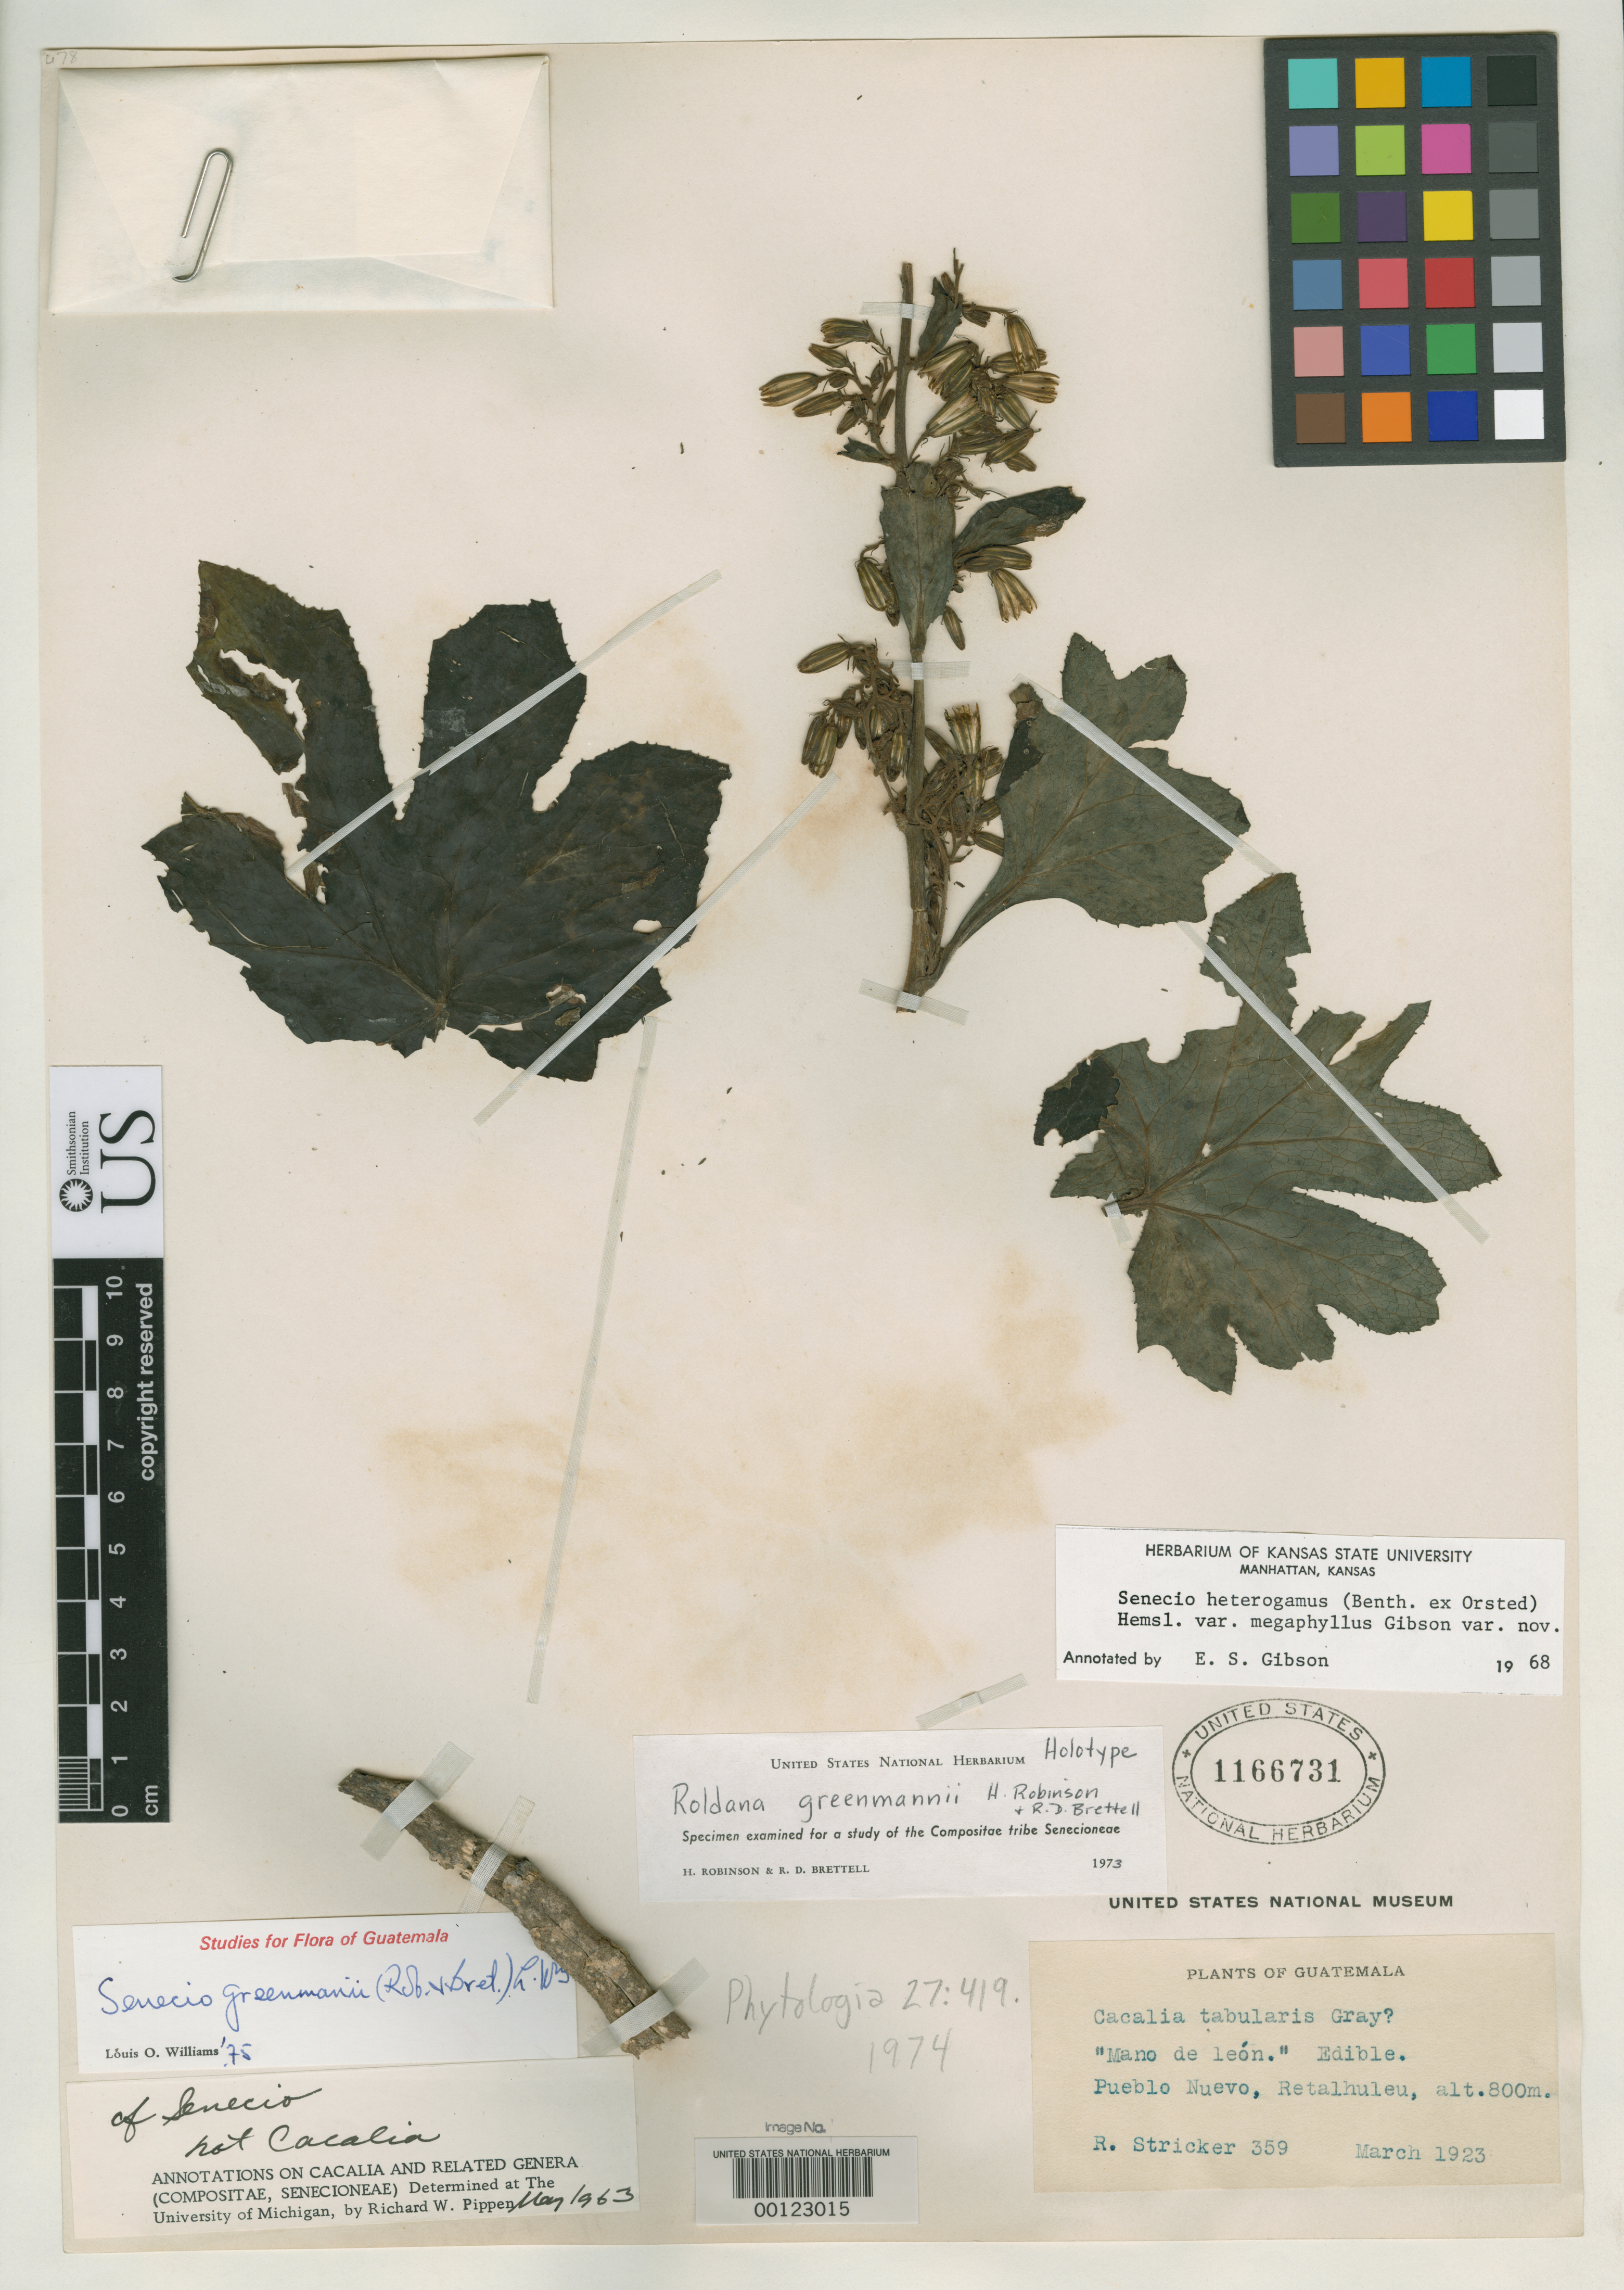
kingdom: Plantae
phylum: Tracheophyta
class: Magnoliopsida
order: Asterales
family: Asteraceae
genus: Roldana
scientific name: Roldana greenmannii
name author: H. Rob. & Brettell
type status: Holotype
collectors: R. Stricker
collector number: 359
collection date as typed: Mar 1923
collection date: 1923-03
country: Guatemala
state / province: Retalhuleu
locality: Pueblo Nuevo.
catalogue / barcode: US 1166731